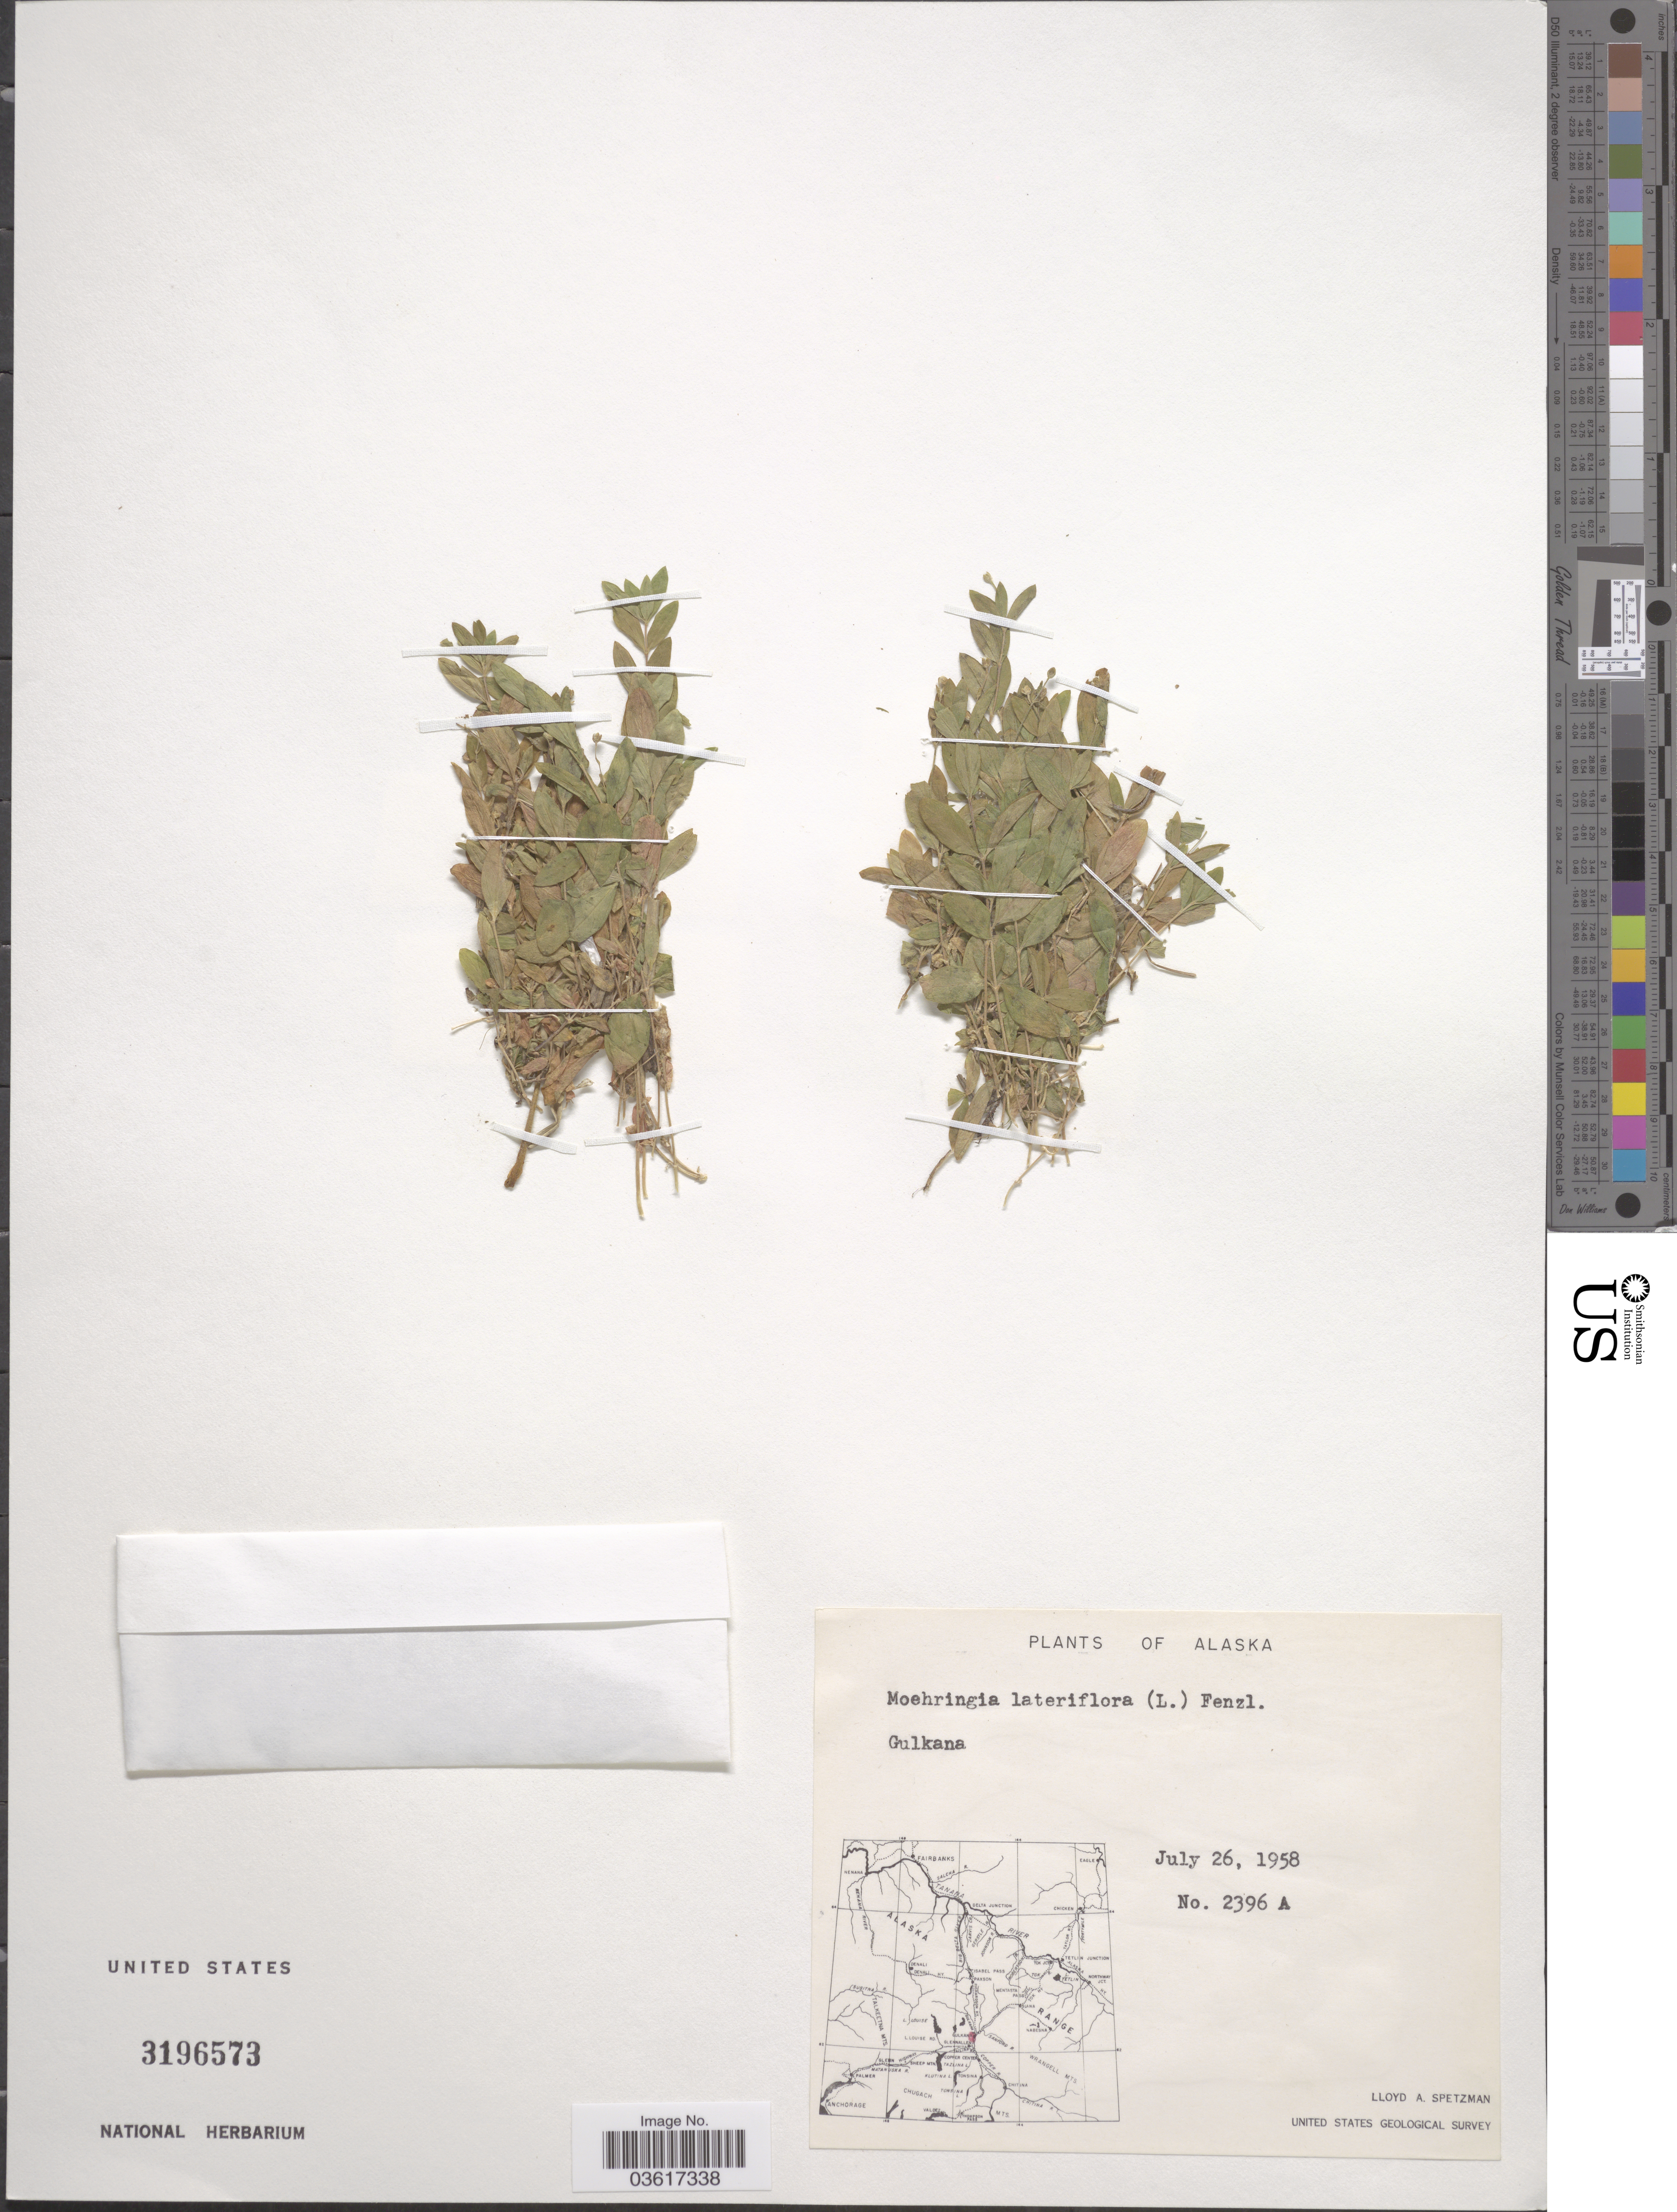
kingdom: Plantae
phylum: Tracheophyta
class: Magnoliopsida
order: Caryophyllales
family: Caryophyllaceae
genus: Moehringia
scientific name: Moehringia lateriflora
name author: (L.) Fenzl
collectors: L. Spetzman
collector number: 2396 A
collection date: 1958-07-26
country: United States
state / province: Alaska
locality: Gulkana.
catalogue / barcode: US 3196573